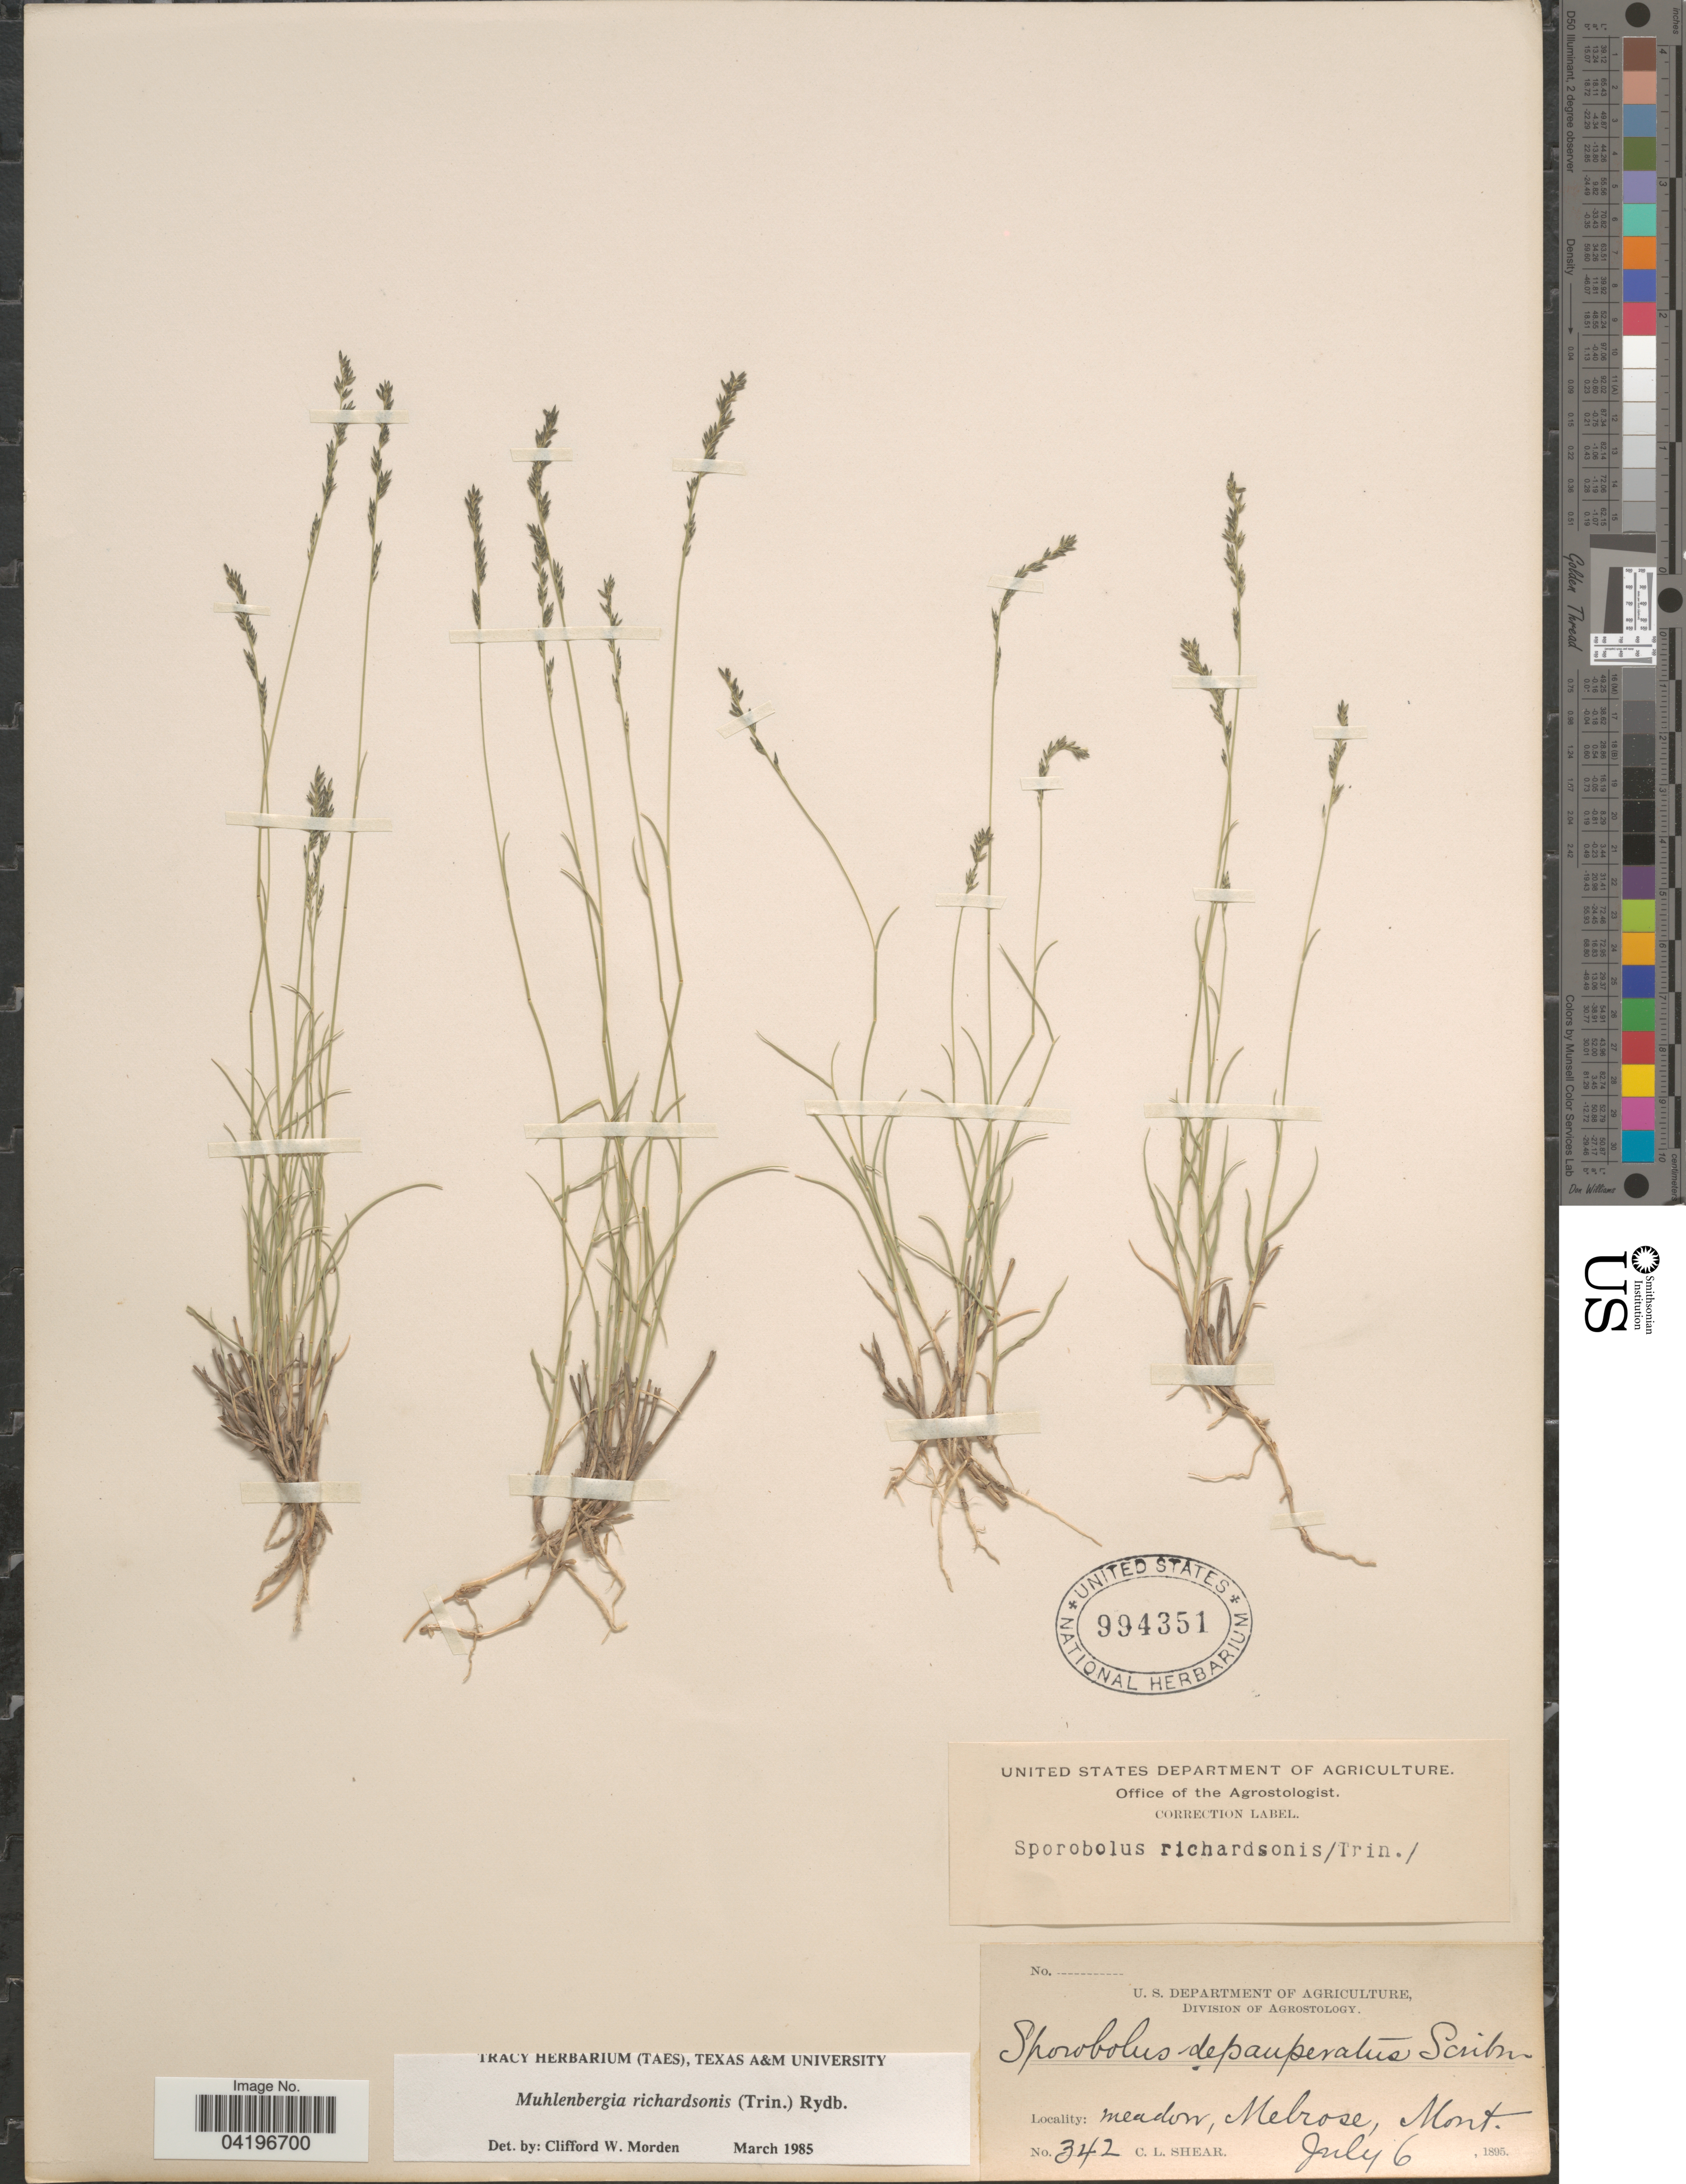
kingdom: Plantae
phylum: Tracheophyta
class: Liliopsida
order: Poales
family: Poaceae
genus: Muhlenbergia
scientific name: Muhlenbergia richardsonis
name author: (Trin.) Rydb.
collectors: C. L. Shear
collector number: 342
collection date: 1895-07-06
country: United States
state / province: Montana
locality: Meadow, Melrose.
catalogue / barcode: US 994351